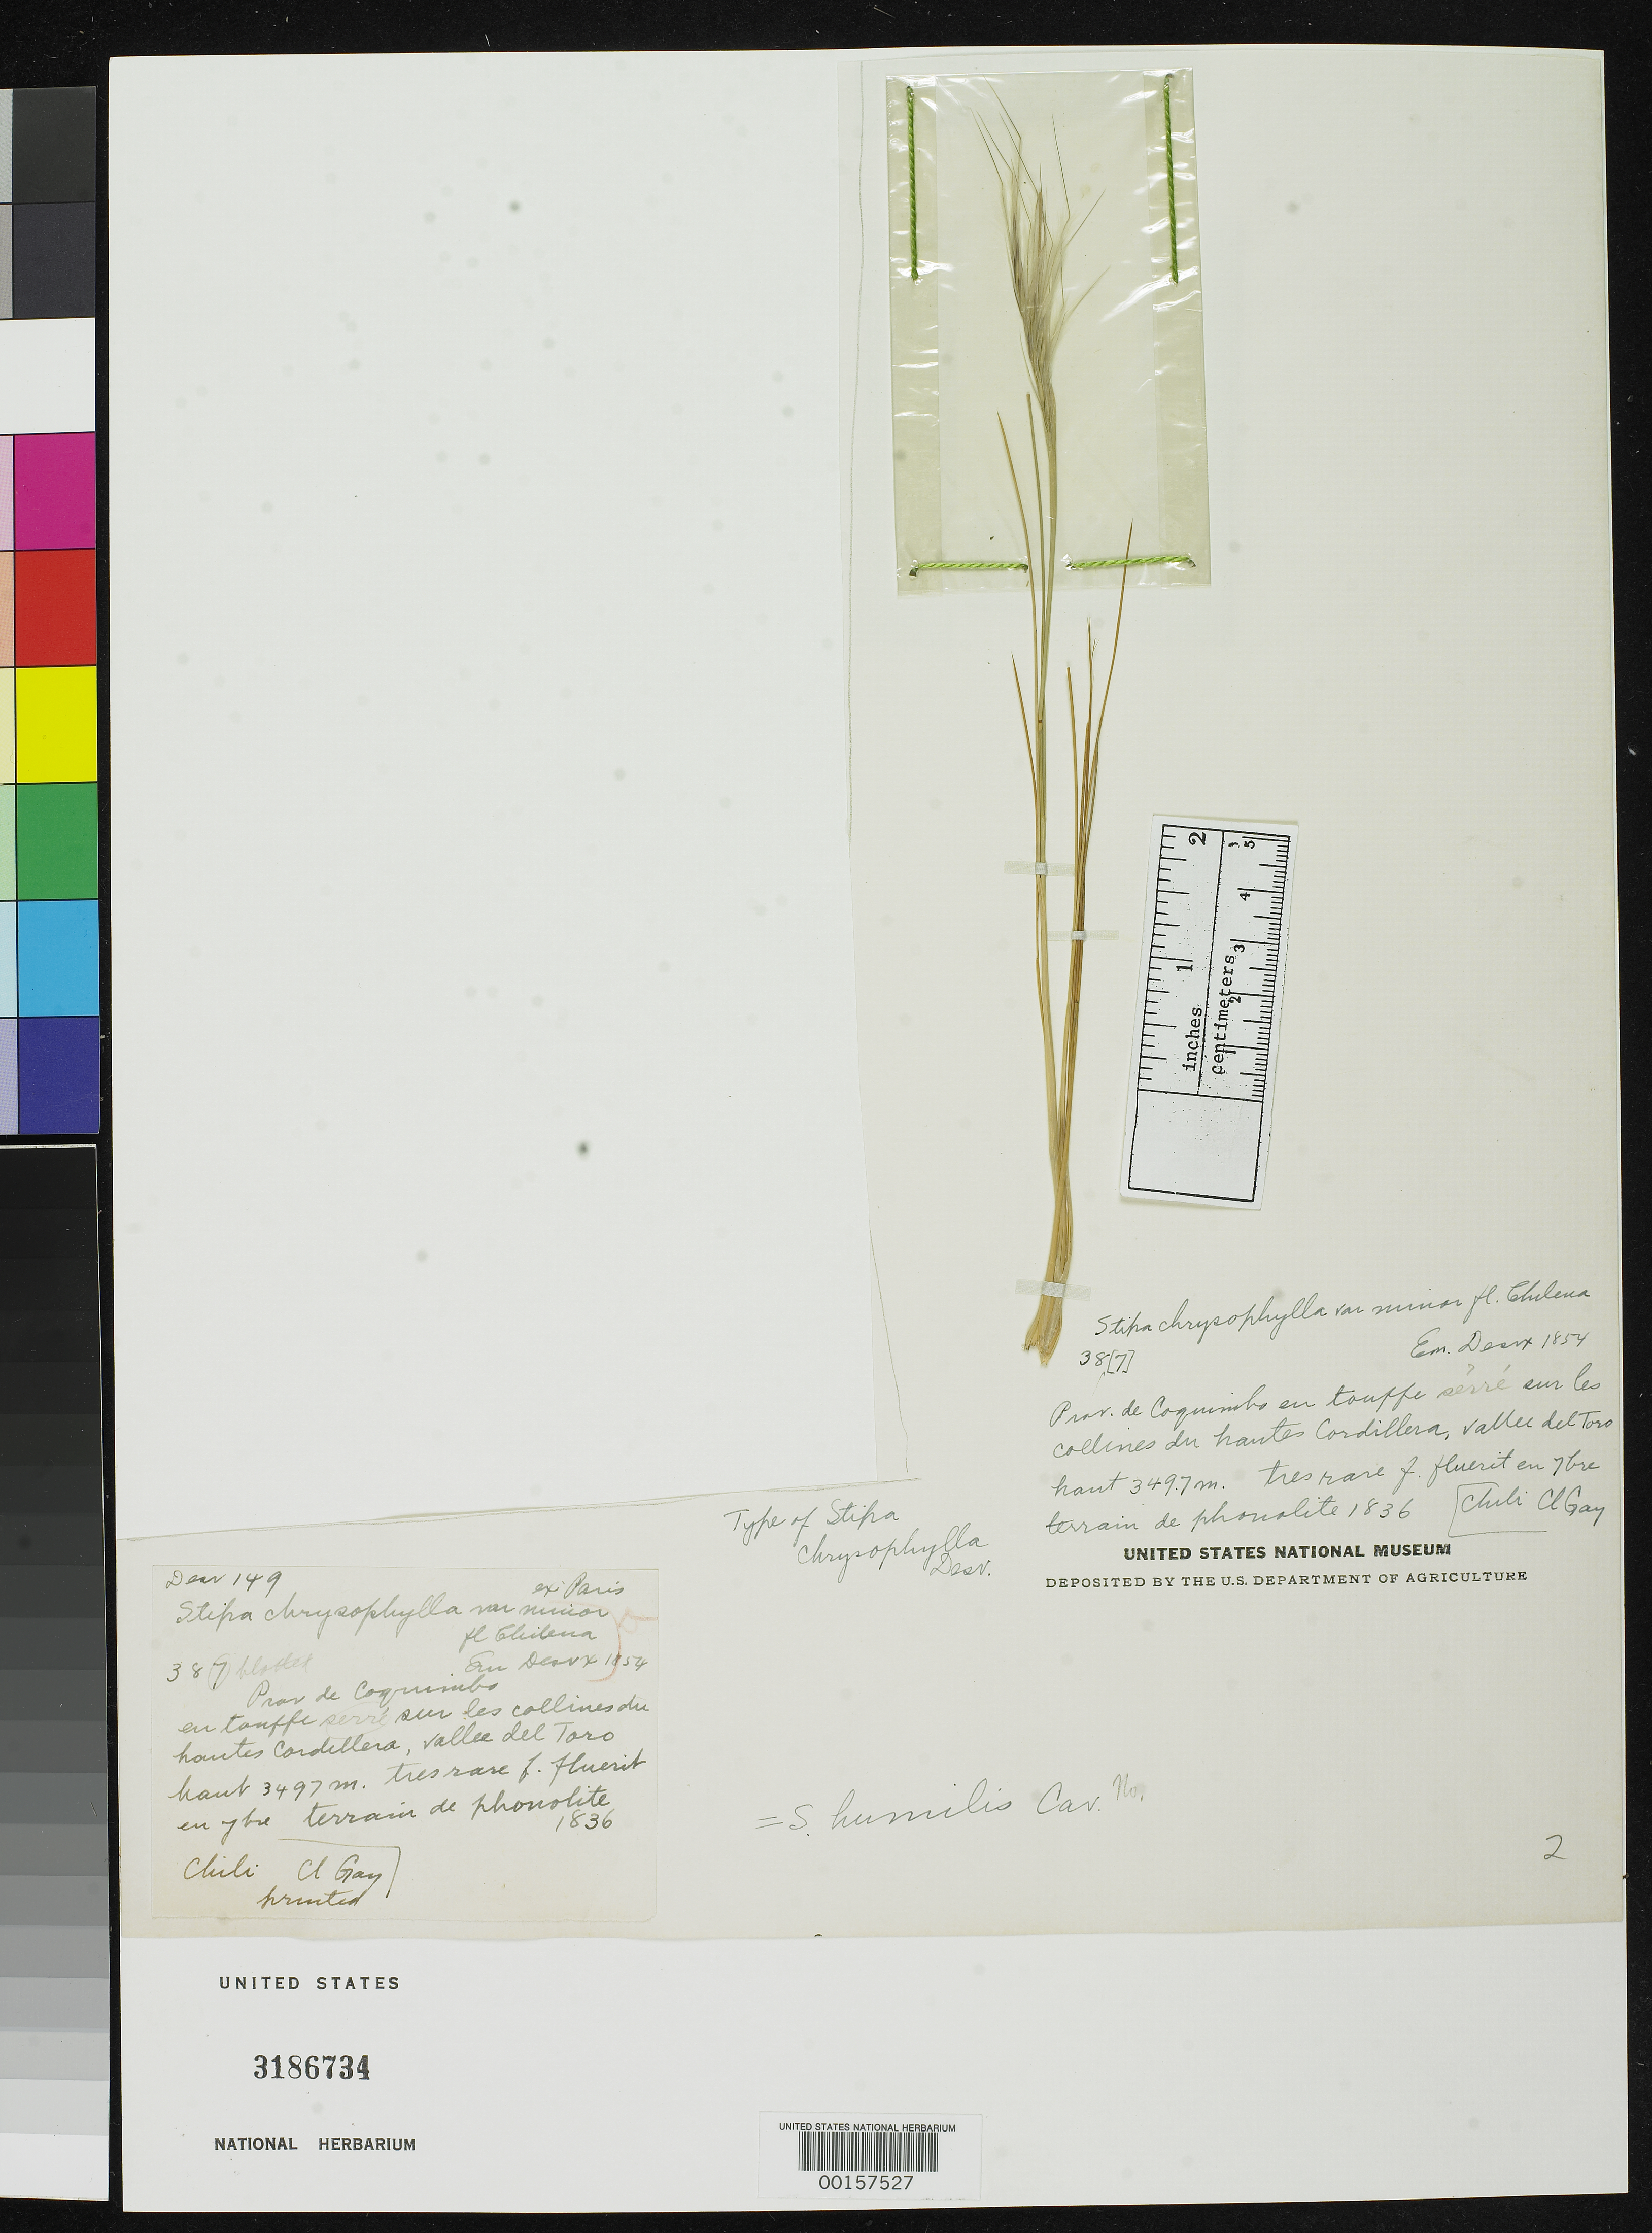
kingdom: Plantae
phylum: Tracheophyta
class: Liliopsida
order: Poales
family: Poaceae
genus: Stipa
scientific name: Stipa chrysophylla var. minor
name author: É. Desv. in Gay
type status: Type Fragment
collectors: C. Gay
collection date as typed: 1836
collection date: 1836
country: Chile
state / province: Coquimbo (IV)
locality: Valle del Toro.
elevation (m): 3497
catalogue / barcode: US 3186734